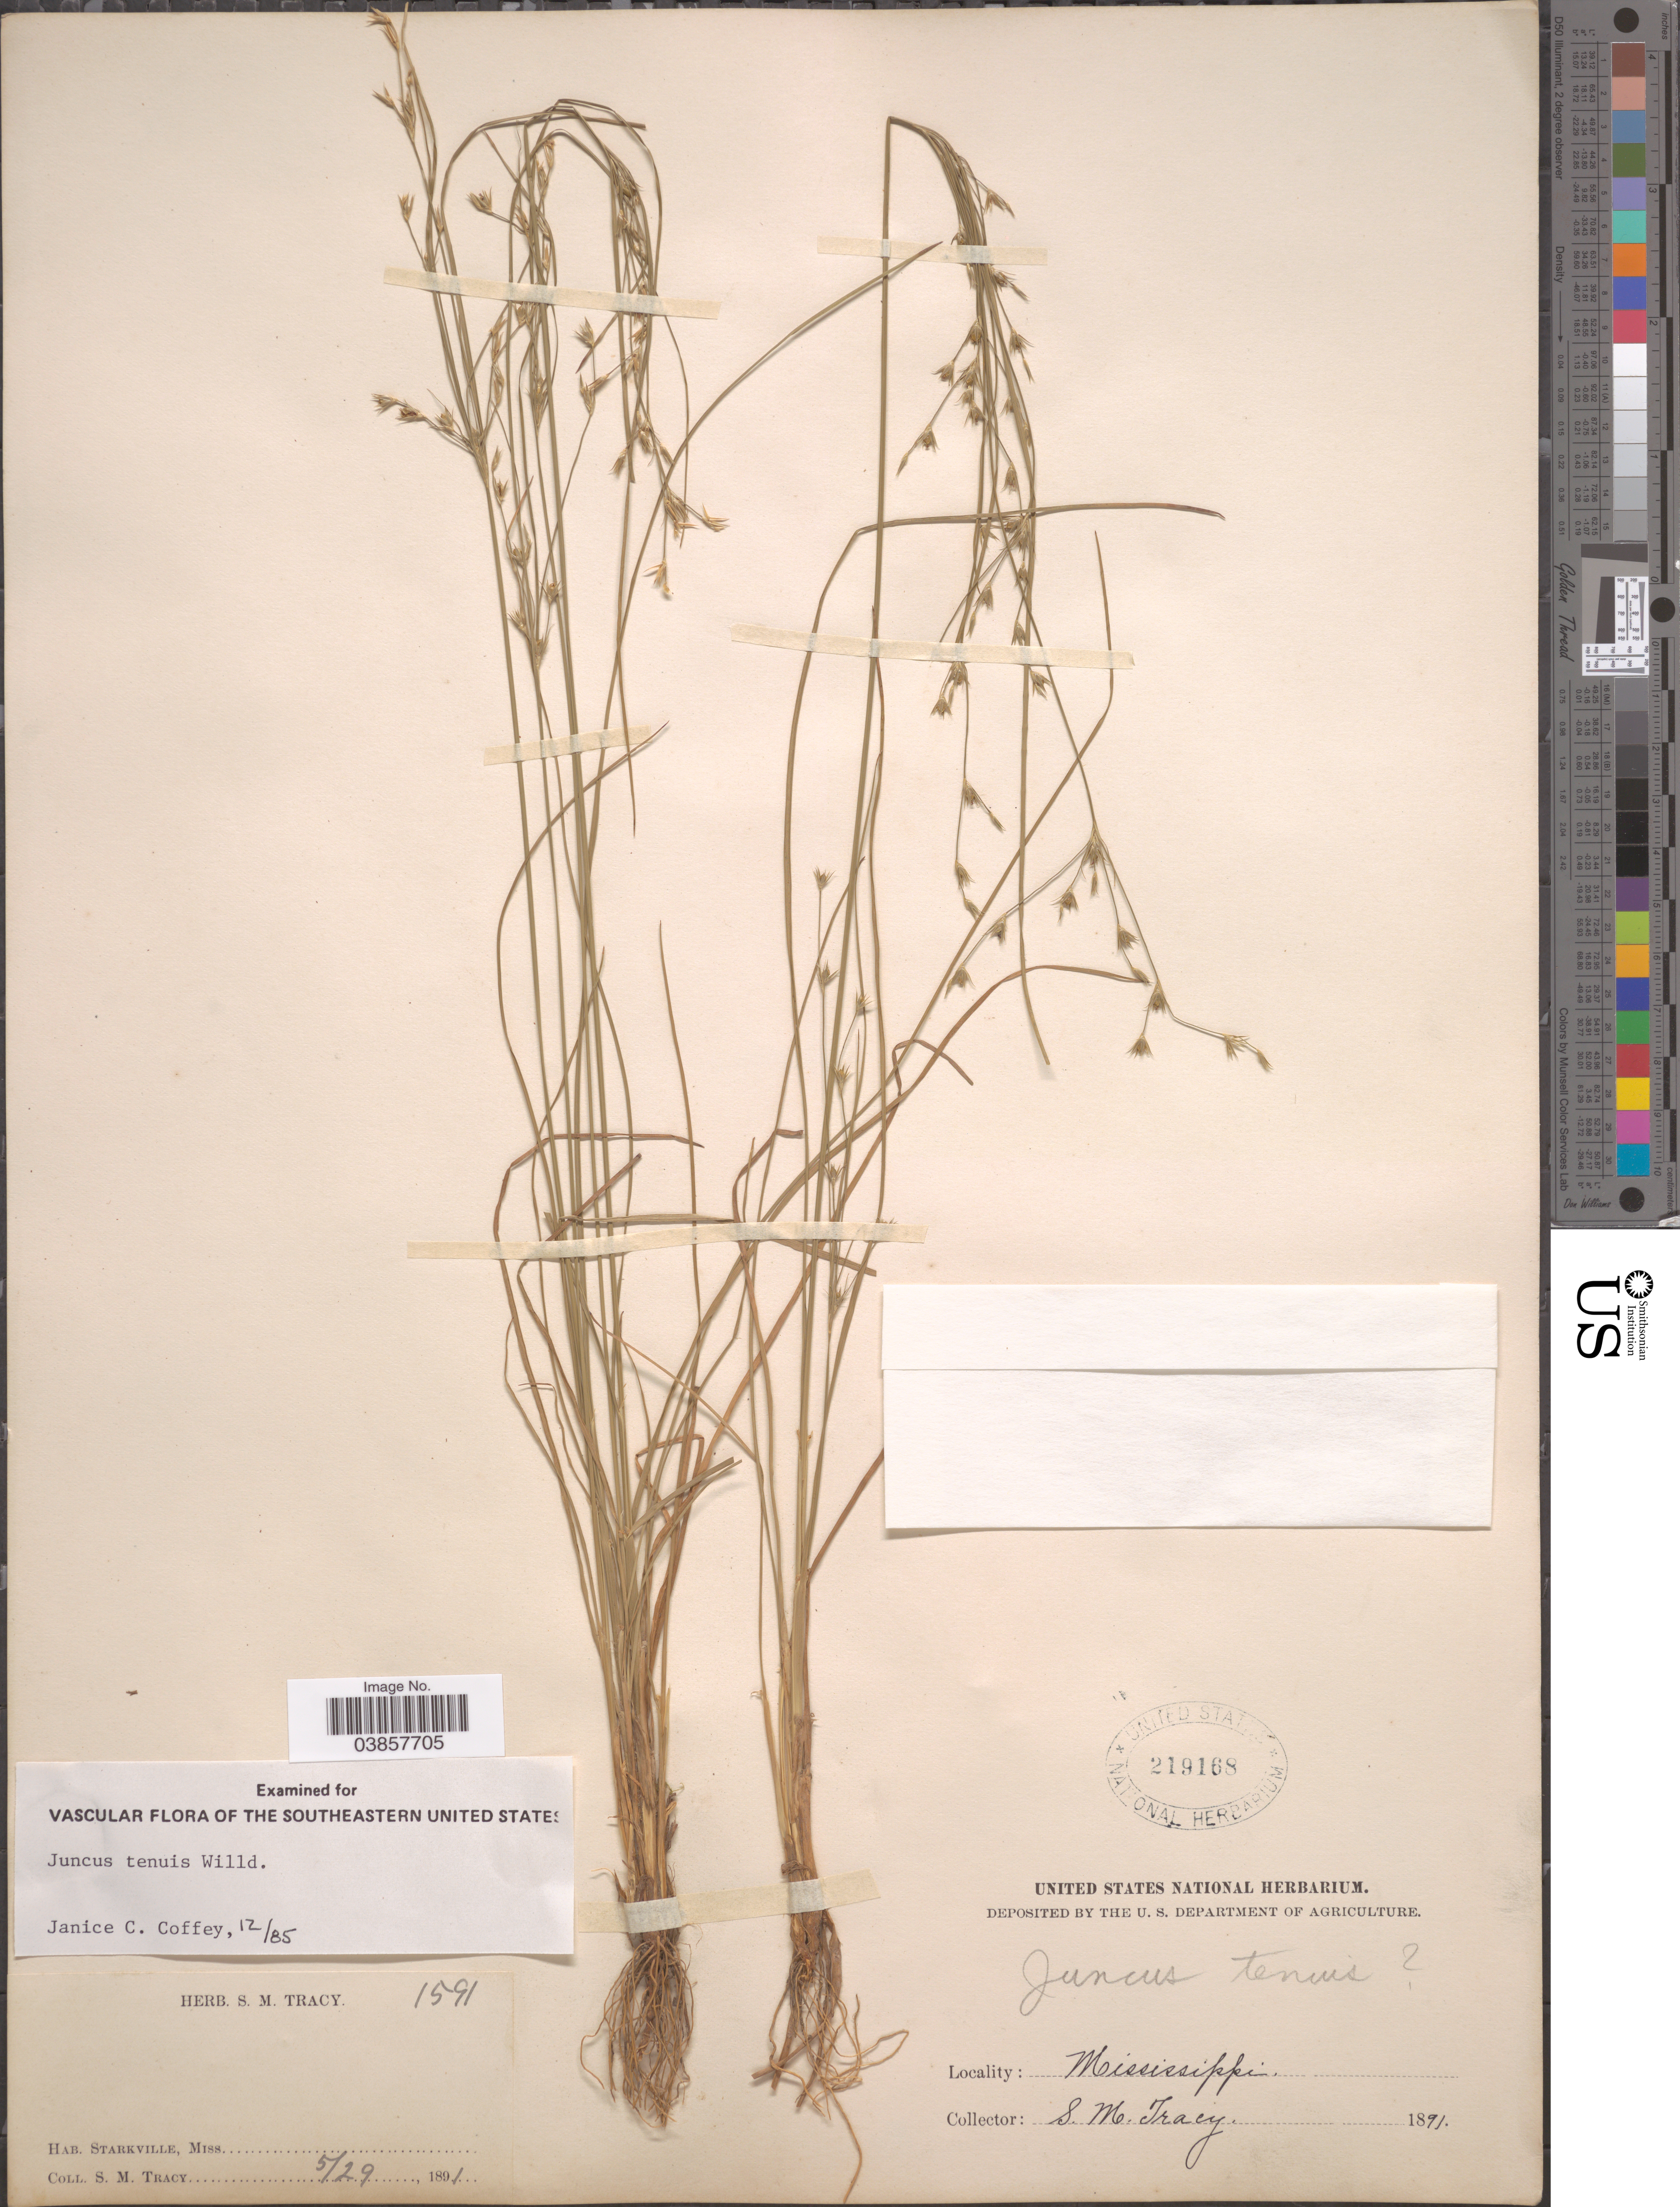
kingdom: Plantae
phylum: Tracheophyta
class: Liliopsida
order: Poales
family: Juncaceae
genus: Juncus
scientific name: Juncus tenuis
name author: Willd.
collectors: S. M. Tracy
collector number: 1591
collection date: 1891-05-29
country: United States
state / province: Mississippi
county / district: Oktibbeha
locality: Starkville.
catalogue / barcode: US 219168